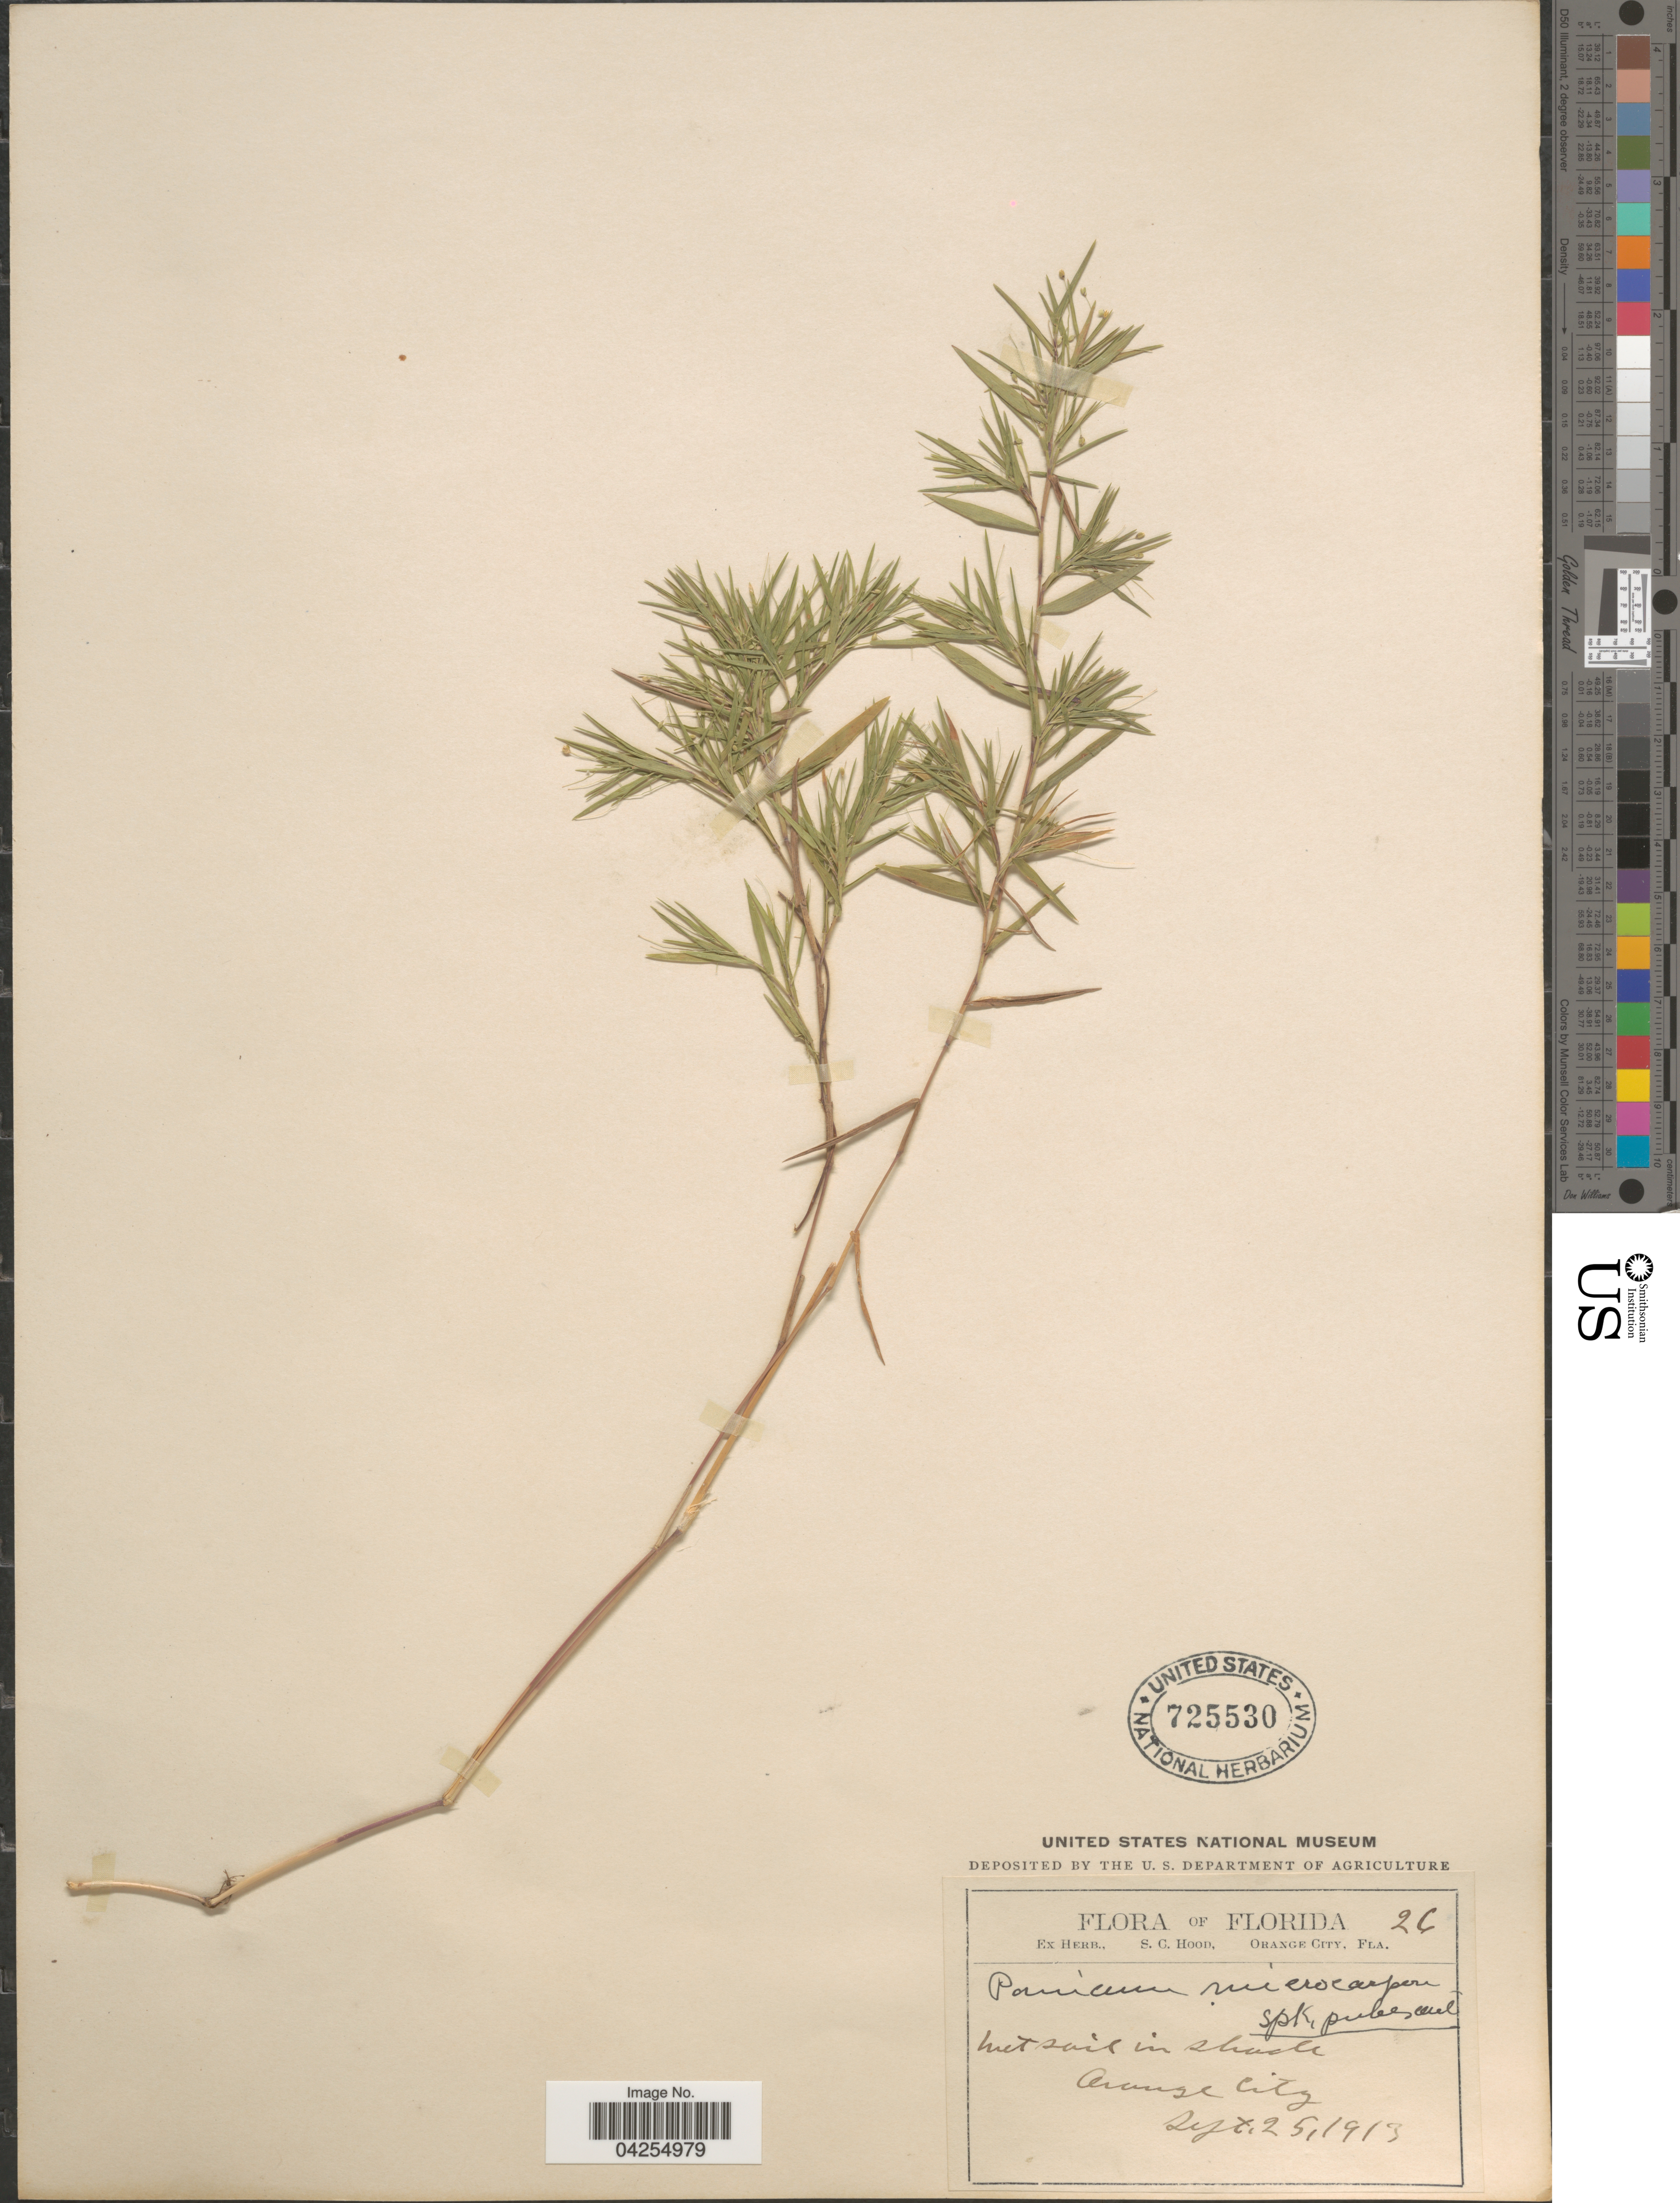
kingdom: Plantae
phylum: Tracheophyta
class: Liliopsida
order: Poales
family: Poaceae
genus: Dichanthelium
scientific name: Dichanthelium dichotomum var. dichotomum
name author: (L.) Gould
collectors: Ex herb. S. C. Hood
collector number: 26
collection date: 1913-09-25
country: United States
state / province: Florida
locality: Orange City. Wet soil in shade Orange City.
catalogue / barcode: US 725530